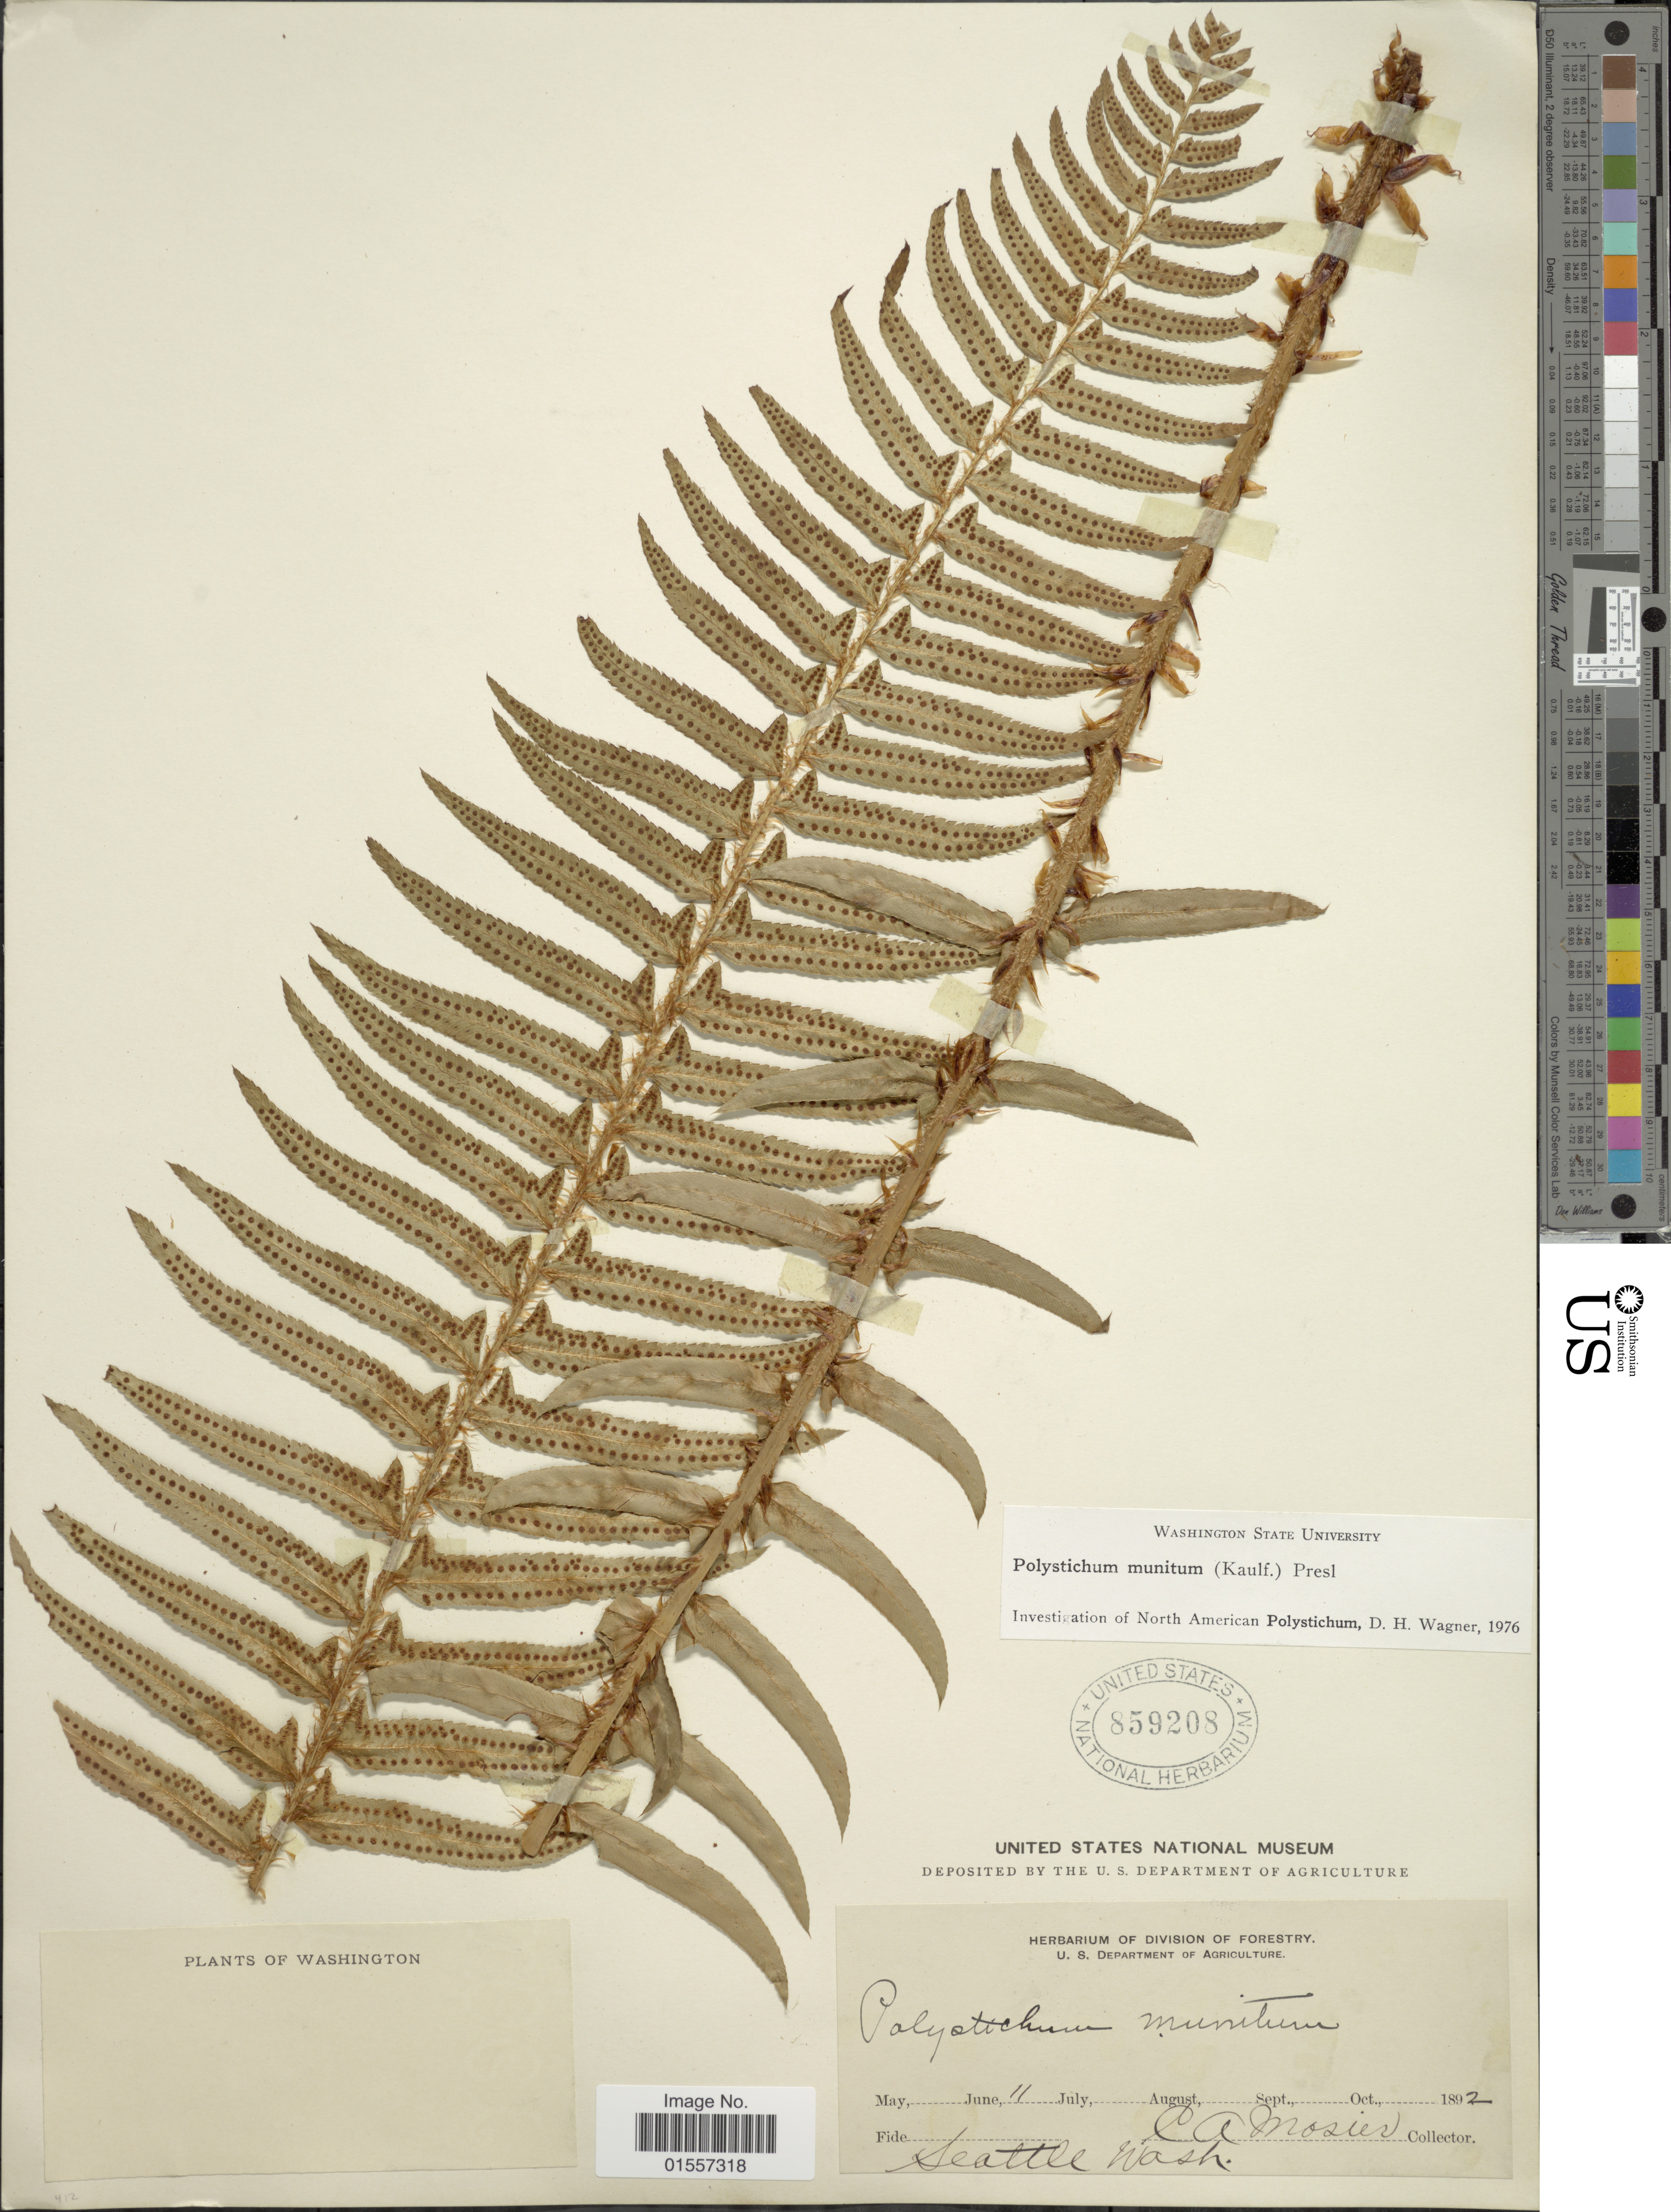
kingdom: Plantae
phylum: Tracheophyta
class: Polypodiopsida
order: Polypodiales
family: Dryopteridaceae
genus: Polystichum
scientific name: Polystichum munitum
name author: (Kaulf.) C. Presl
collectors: C. A. Mosier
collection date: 1892-07-11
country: United States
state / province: Washington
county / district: King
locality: Seattle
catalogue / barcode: US 859208